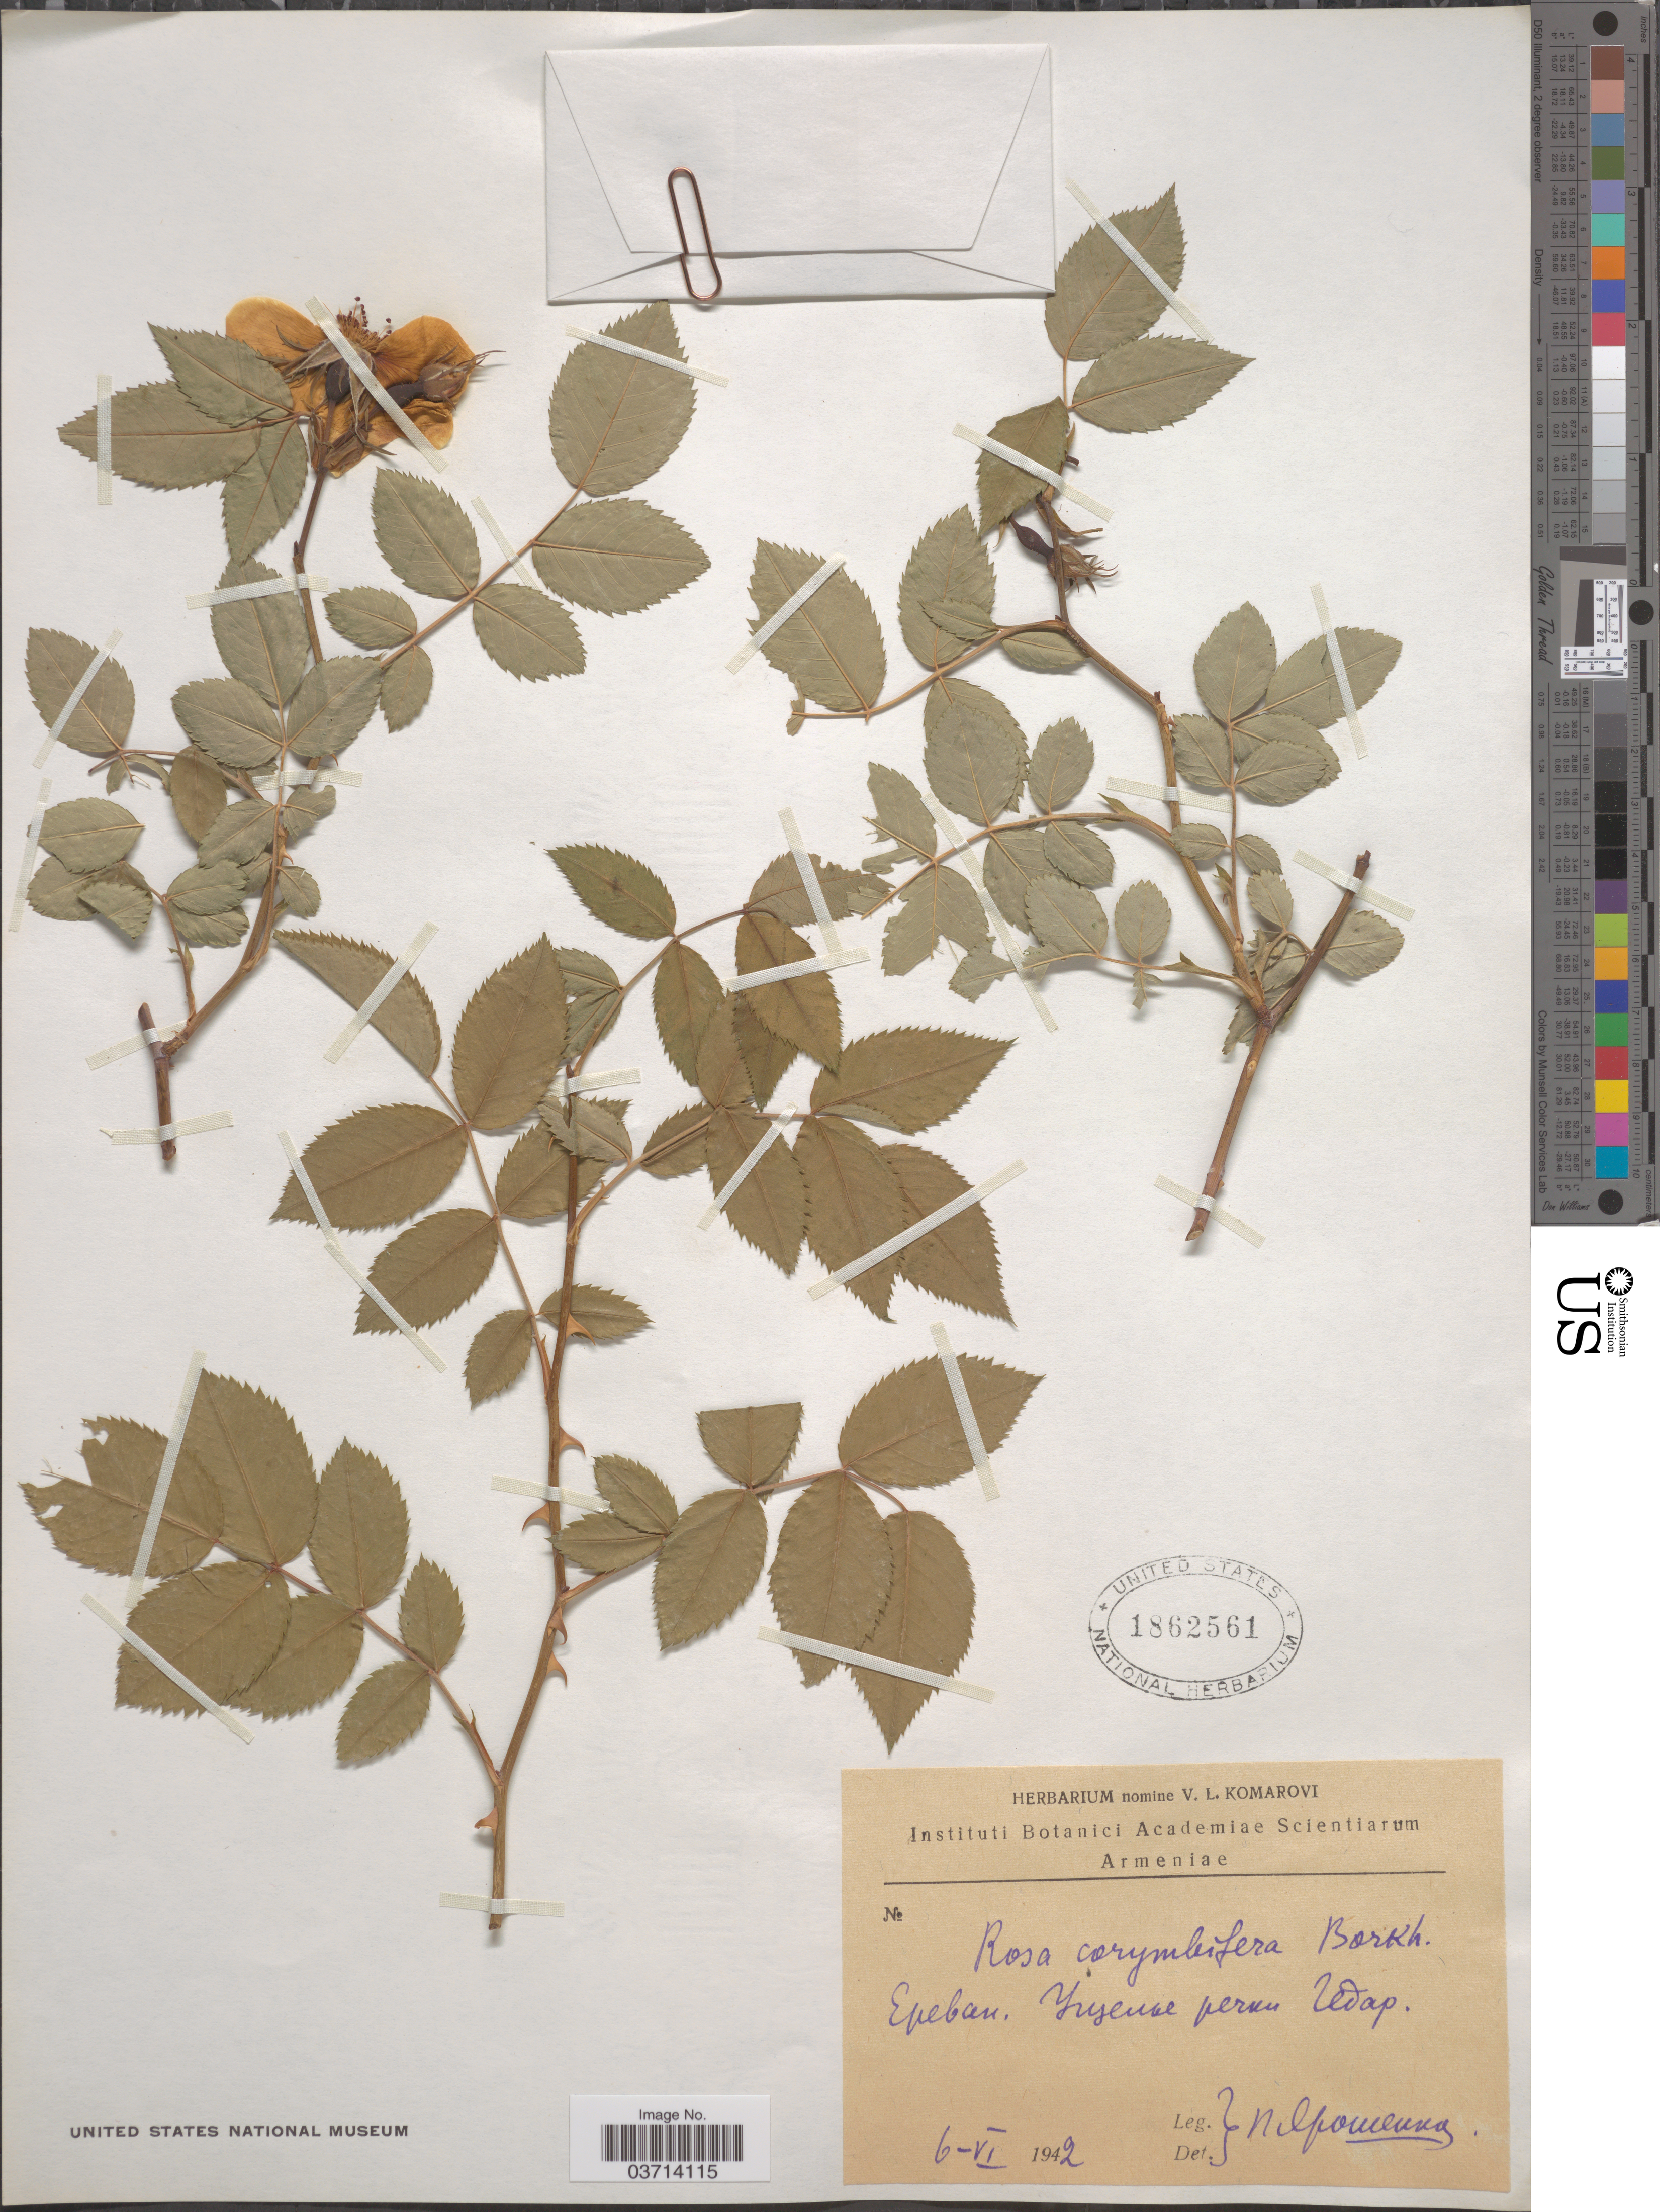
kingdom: Plantae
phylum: Tracheophyta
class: Magnoliopsida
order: Rosales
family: Rosaceae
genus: Rosa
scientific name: Rosa corymbifera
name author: Borkh.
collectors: P. Yaroshenko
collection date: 1942-06-06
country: Armenia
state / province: Yerevan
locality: Getarr river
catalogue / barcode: US 1862561